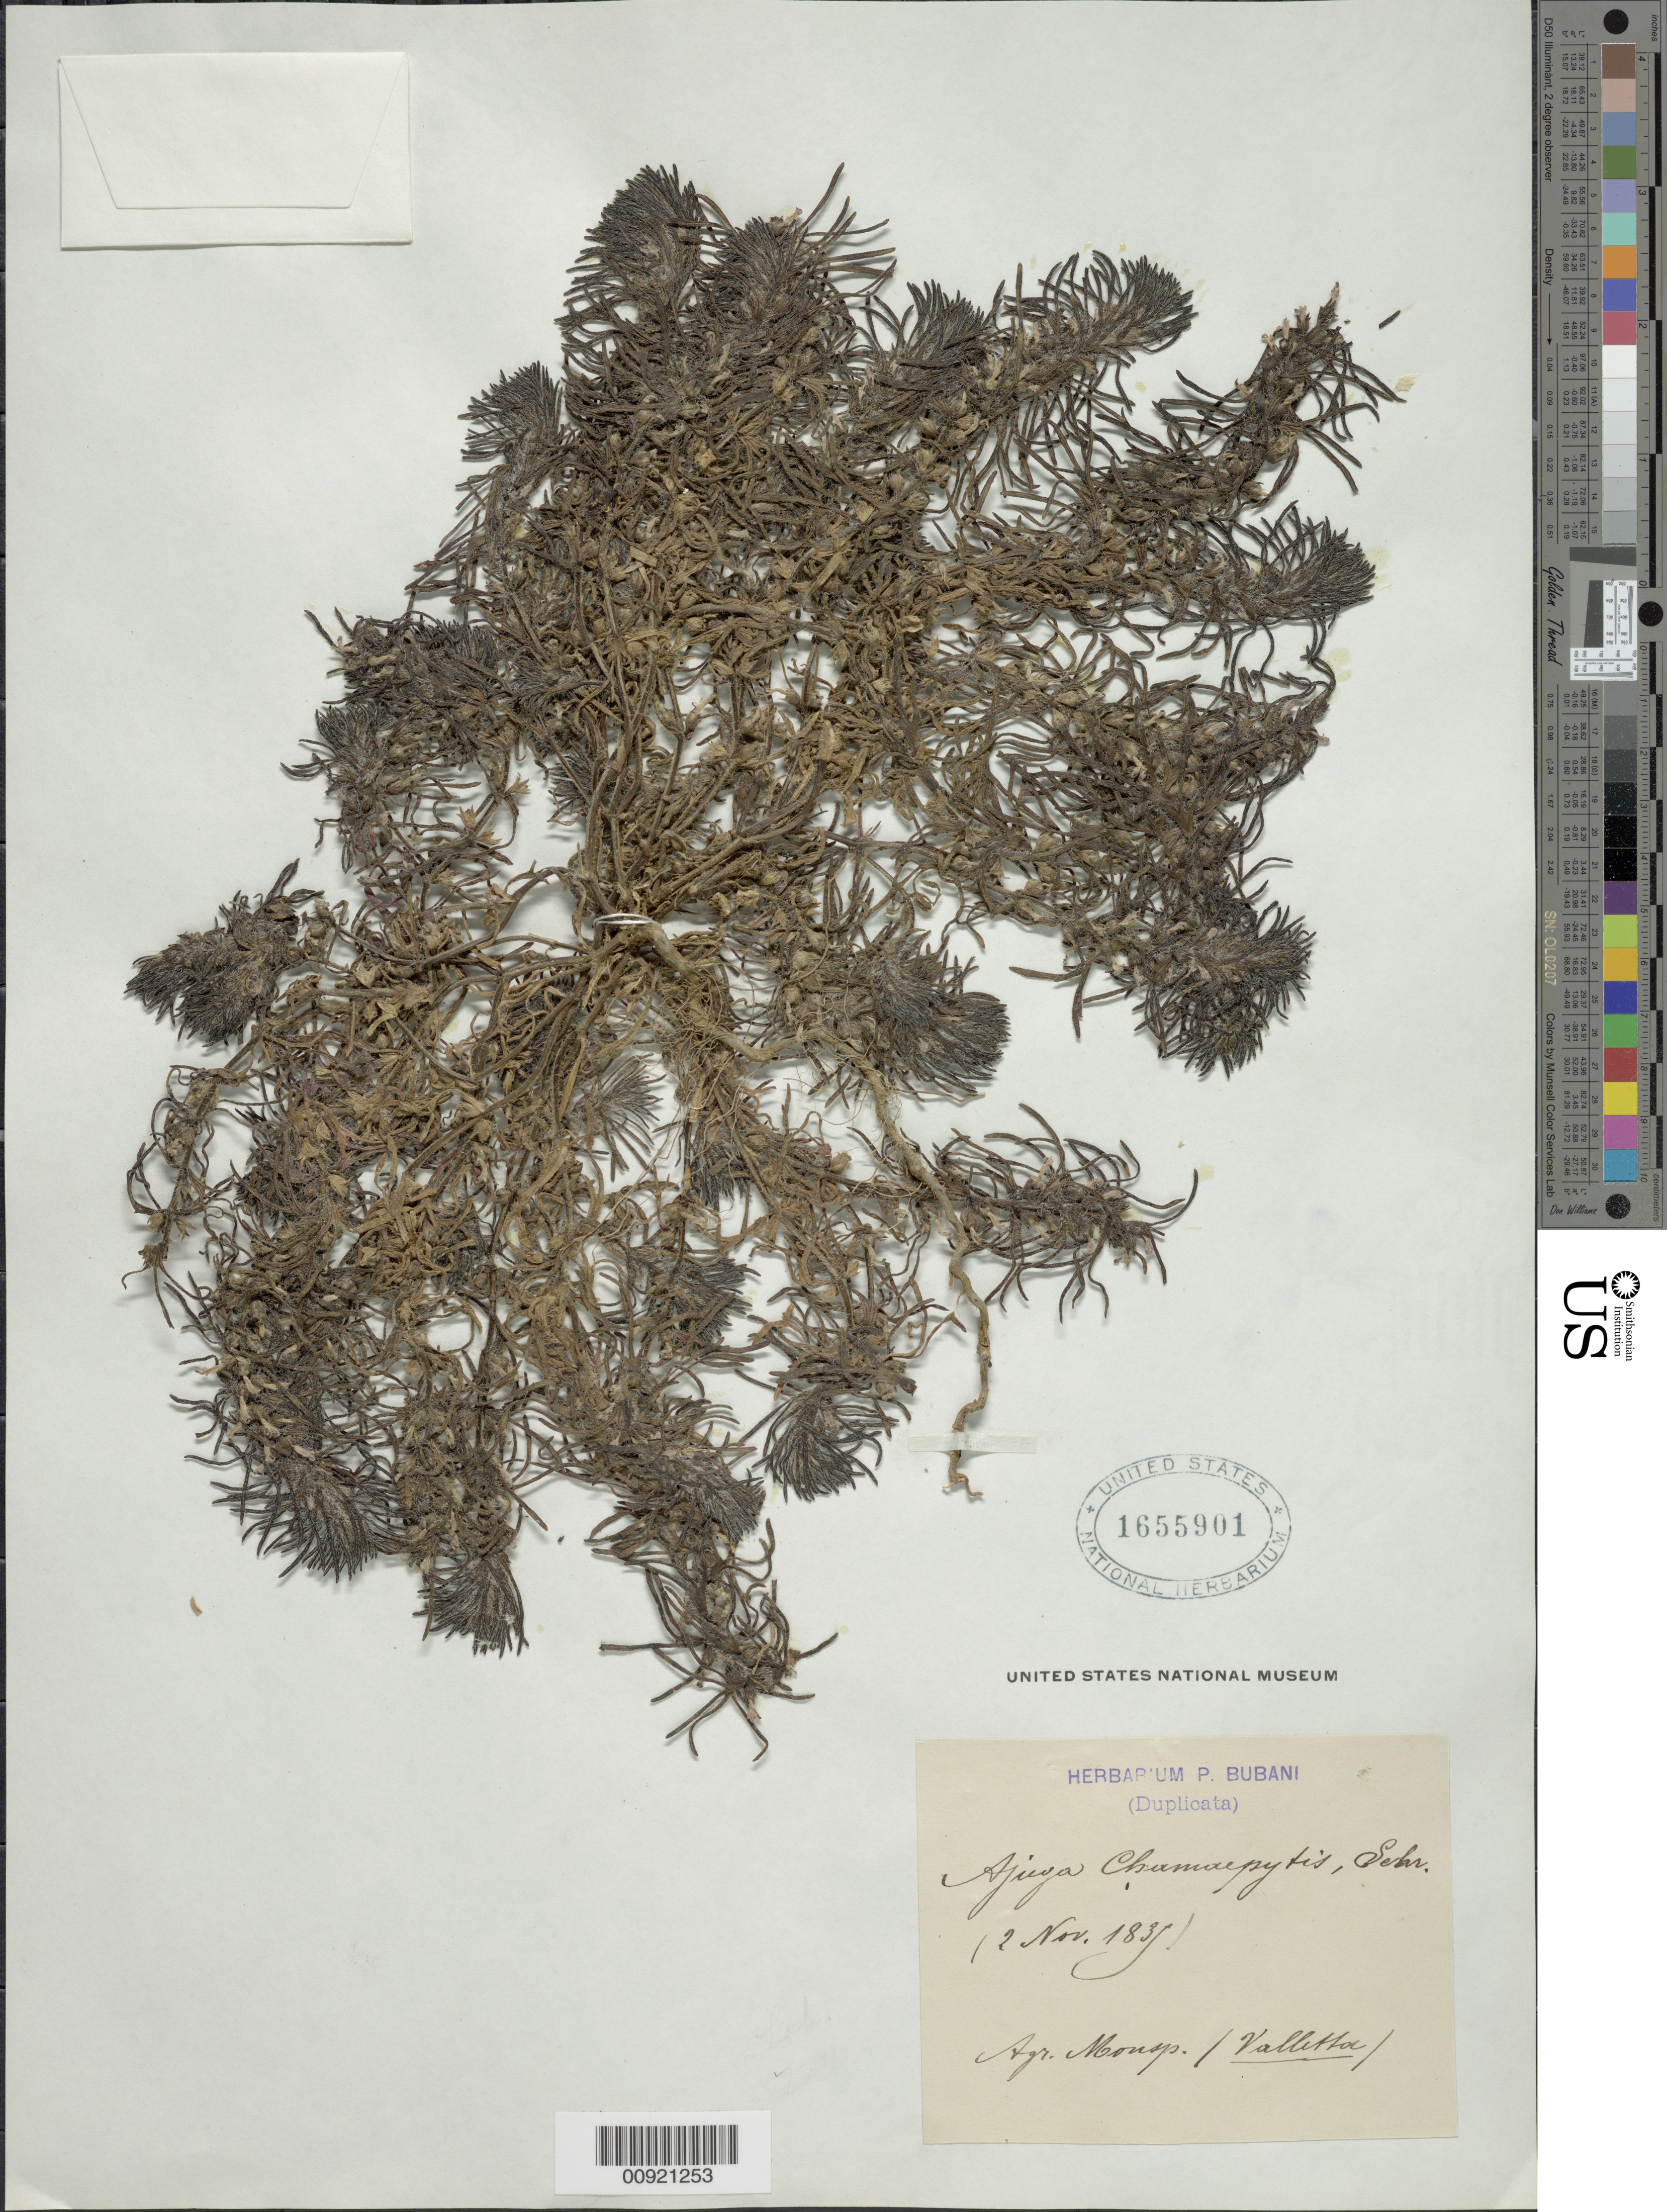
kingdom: Plantae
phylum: Tracheophyta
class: Magnoliopsida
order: Lamiales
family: Lamiaceae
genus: Ajuga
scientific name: Ajuga chamaepitys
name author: (L.) Schreb.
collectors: P. Bubani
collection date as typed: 12 Nov 1831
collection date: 1831-11-12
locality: Agr. Monap/ Valliffoi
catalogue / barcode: US 1655901